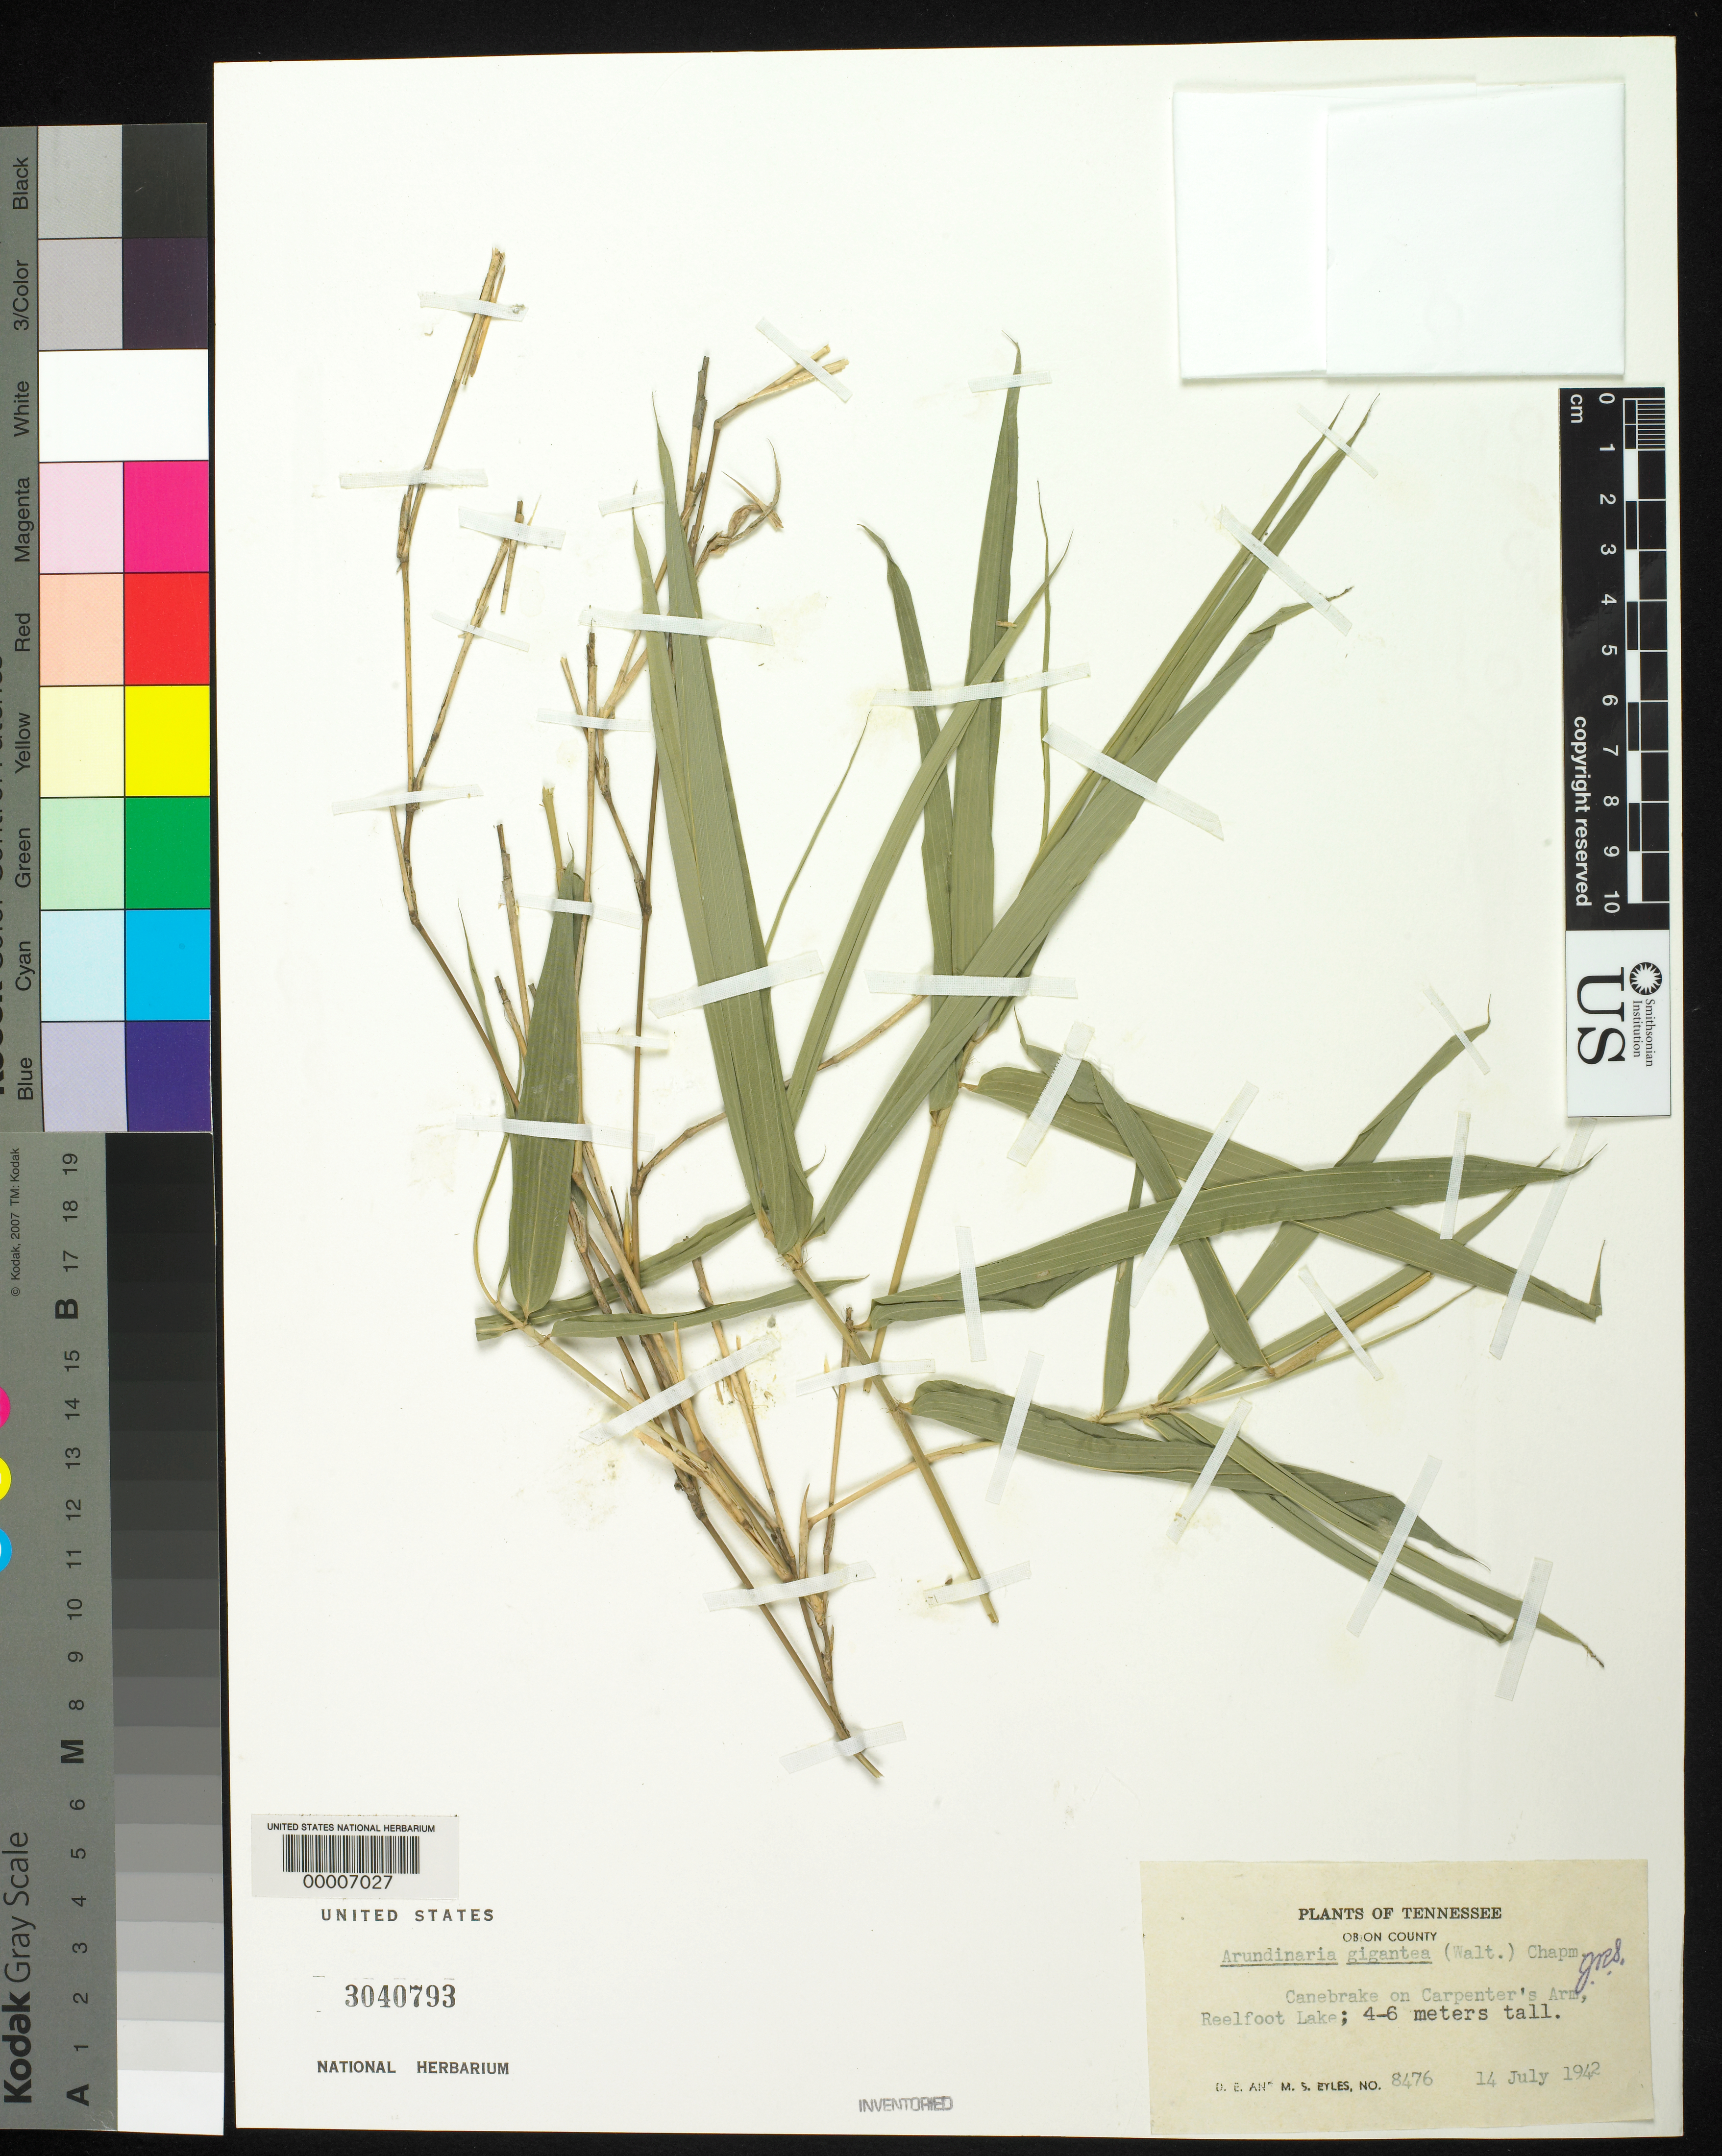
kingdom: Plantae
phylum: Tracheophyta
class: Liliopsida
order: Poales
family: Poaceae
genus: Arundinaria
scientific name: Arundinaria gigantea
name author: (Walter) Muhl.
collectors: M. Eyles & D. Eyles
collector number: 8476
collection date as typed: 14 Jul 1942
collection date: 1942-07-14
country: United States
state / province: Tennessee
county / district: Obion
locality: Reelfoot lake, carpenter's arm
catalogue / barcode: US 3040793